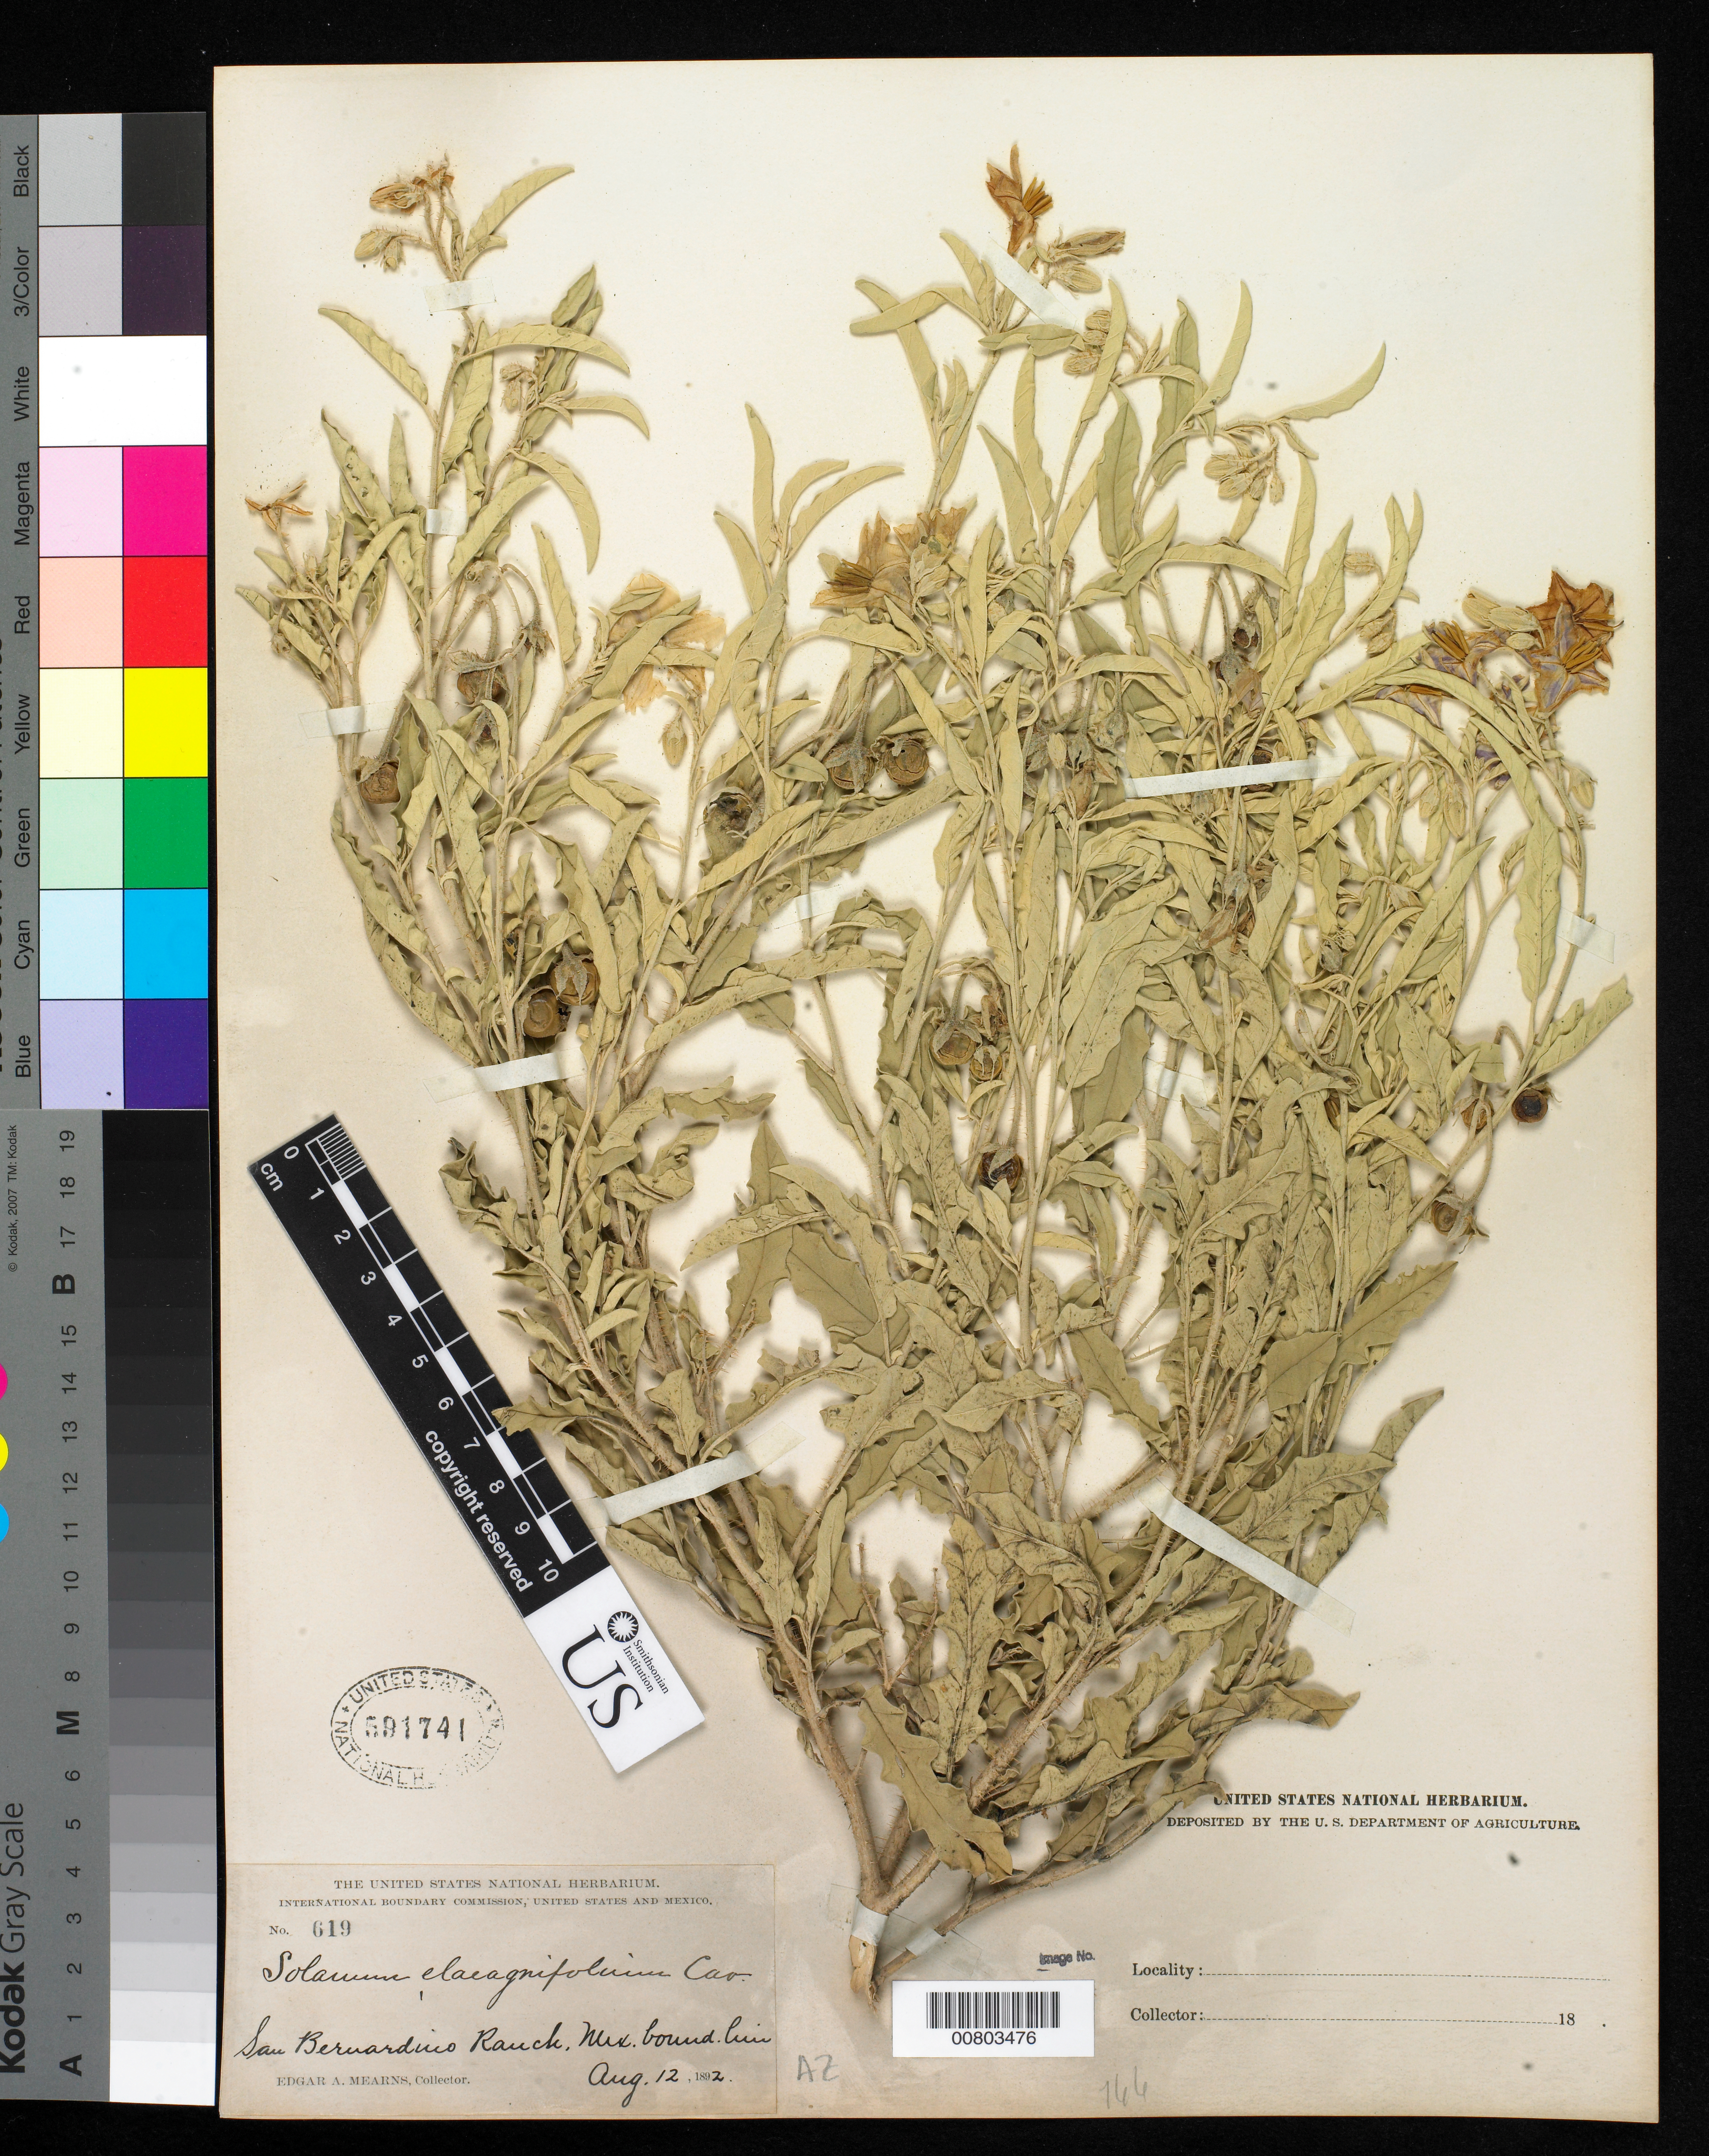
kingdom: Plantae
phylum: Tracheophyta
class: Magnoliopsida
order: Solanales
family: Solanaceae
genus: Solanum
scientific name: Solanum elaeagnifolium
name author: Cav.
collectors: E. A. Mearns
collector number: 619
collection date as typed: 12 Aug 1892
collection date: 1892-08-12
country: United States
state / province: Arizona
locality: San Bernardino Ranch, Mexican Boundary Line.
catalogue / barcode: US 591741